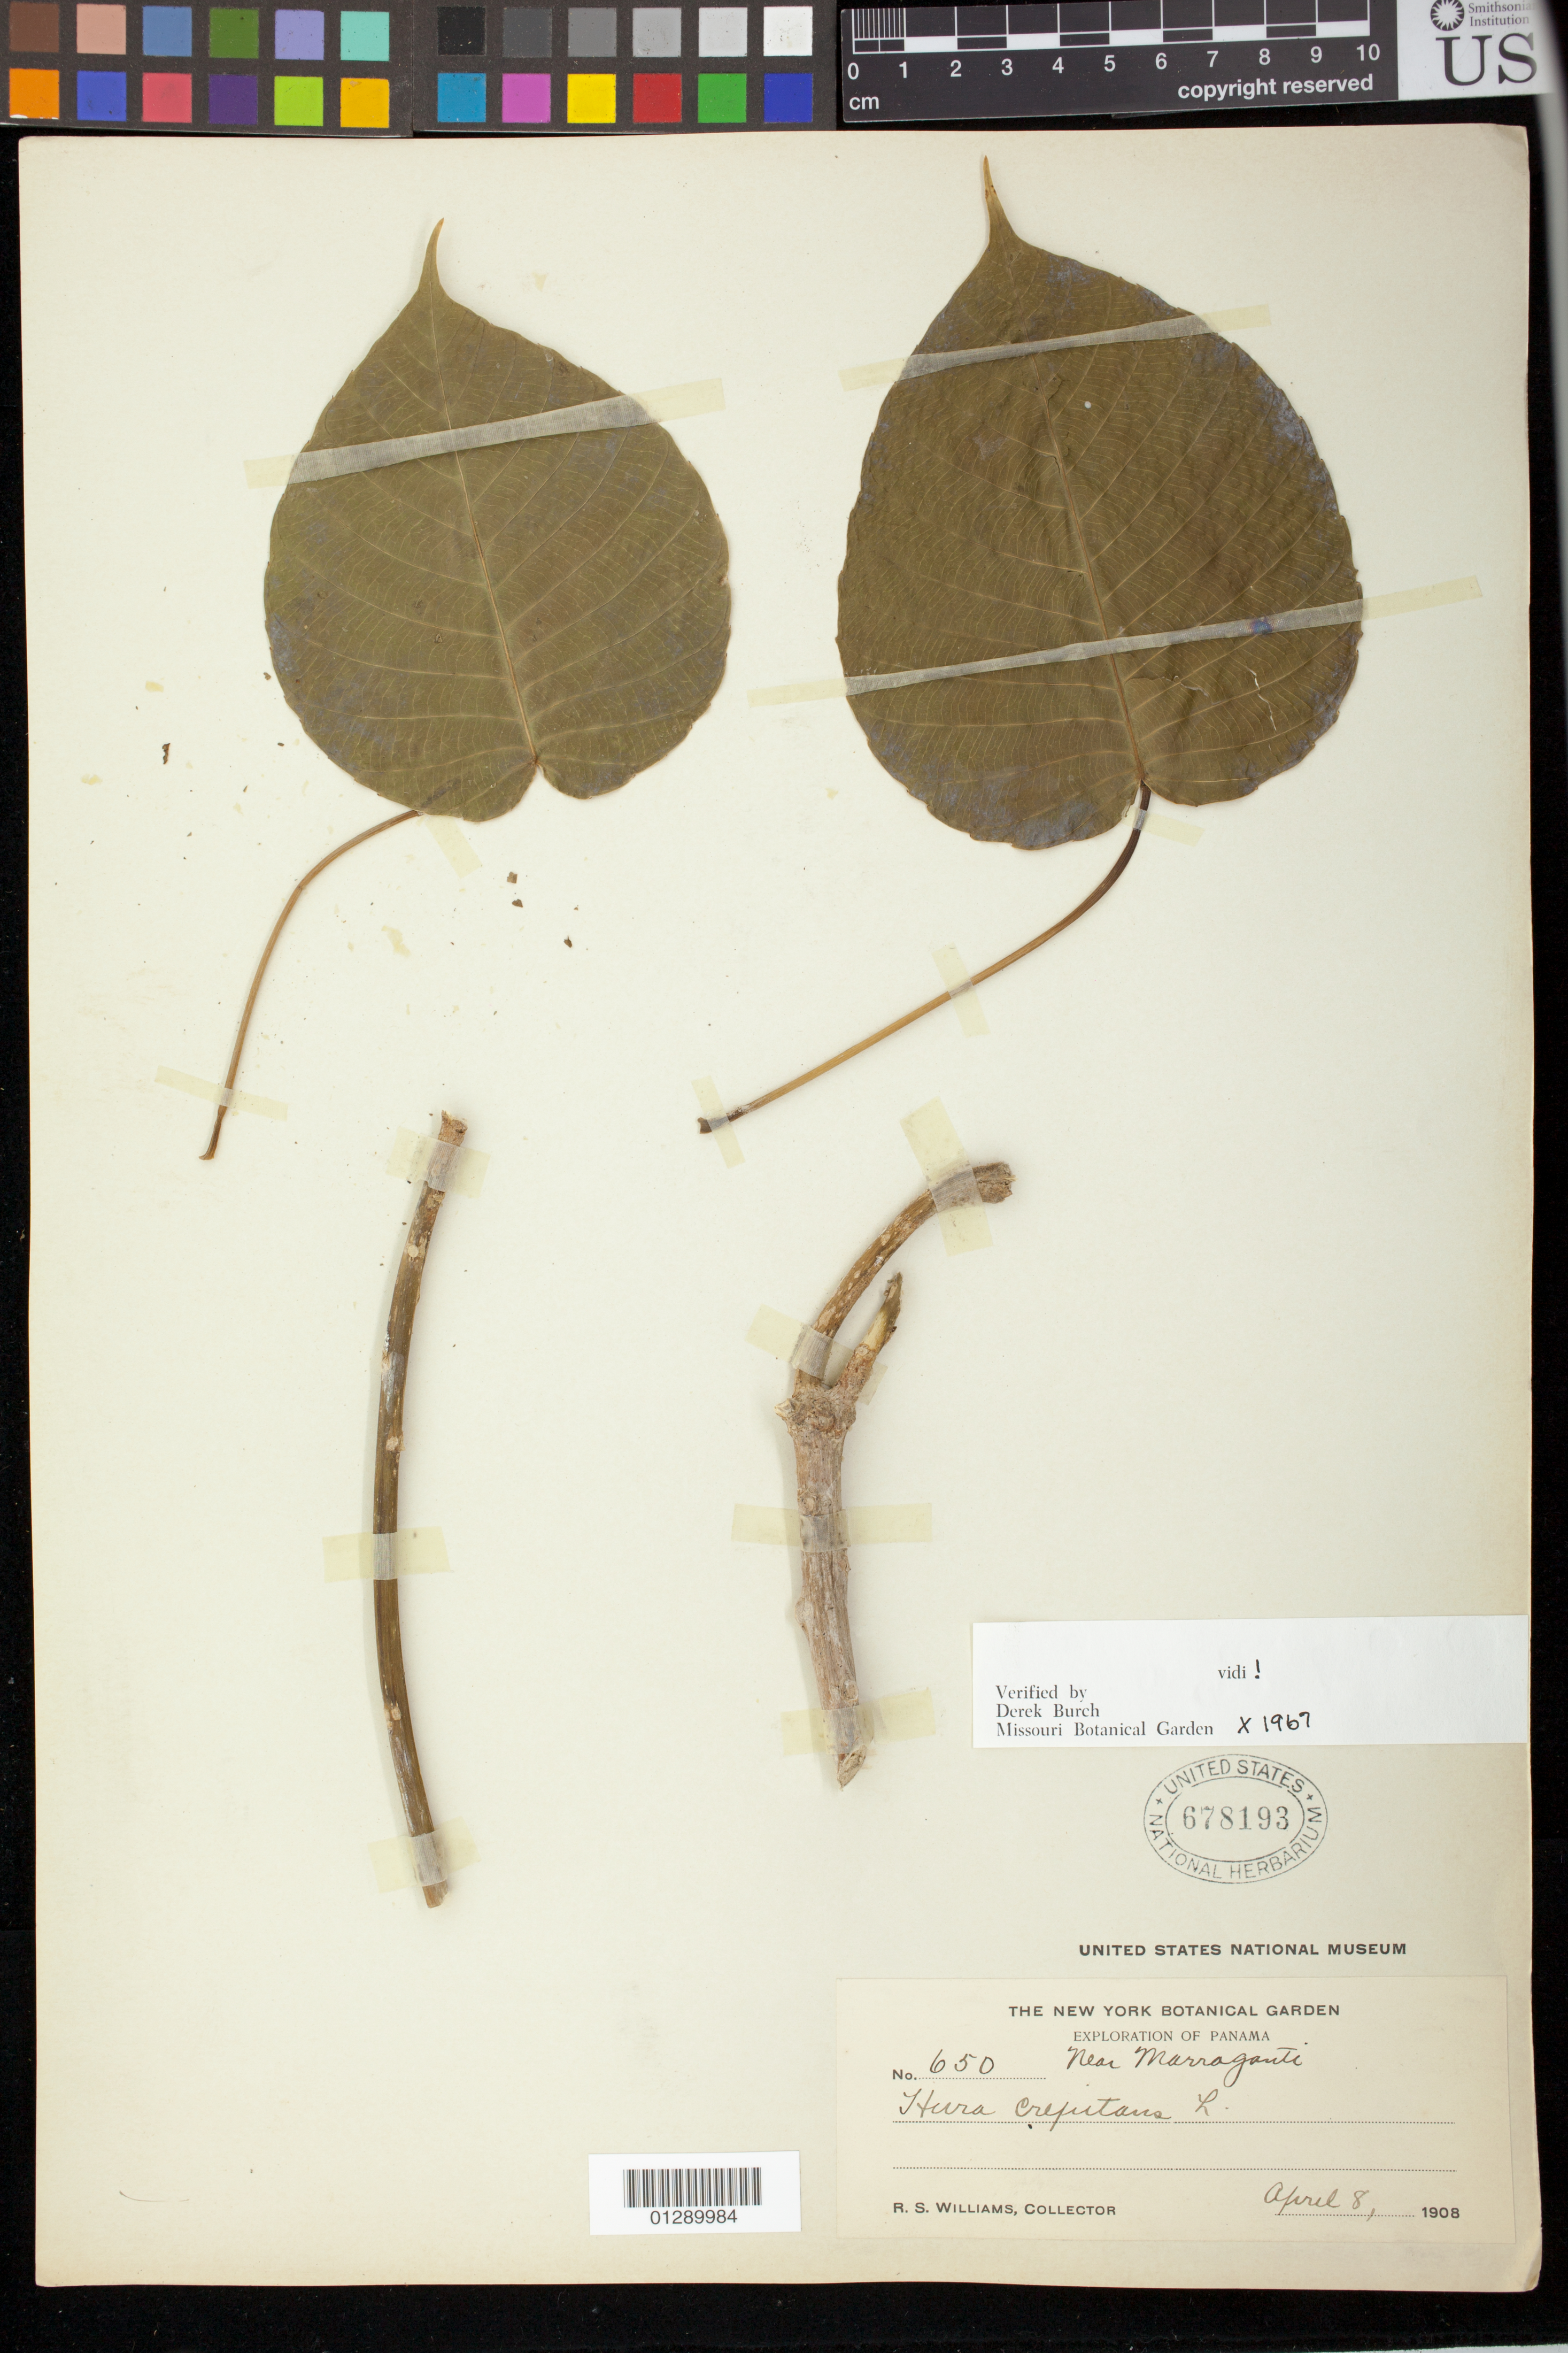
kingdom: Plantae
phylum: Tracheophyta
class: Magnoliopsida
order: Malpighiales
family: Euphorbiaceae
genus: Hura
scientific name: Hura crepitans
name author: L.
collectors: R. S. Williams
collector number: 650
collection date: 1908-04-08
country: Panama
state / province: Emberá-Wounaan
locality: Near Marraganti.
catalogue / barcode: US 678193